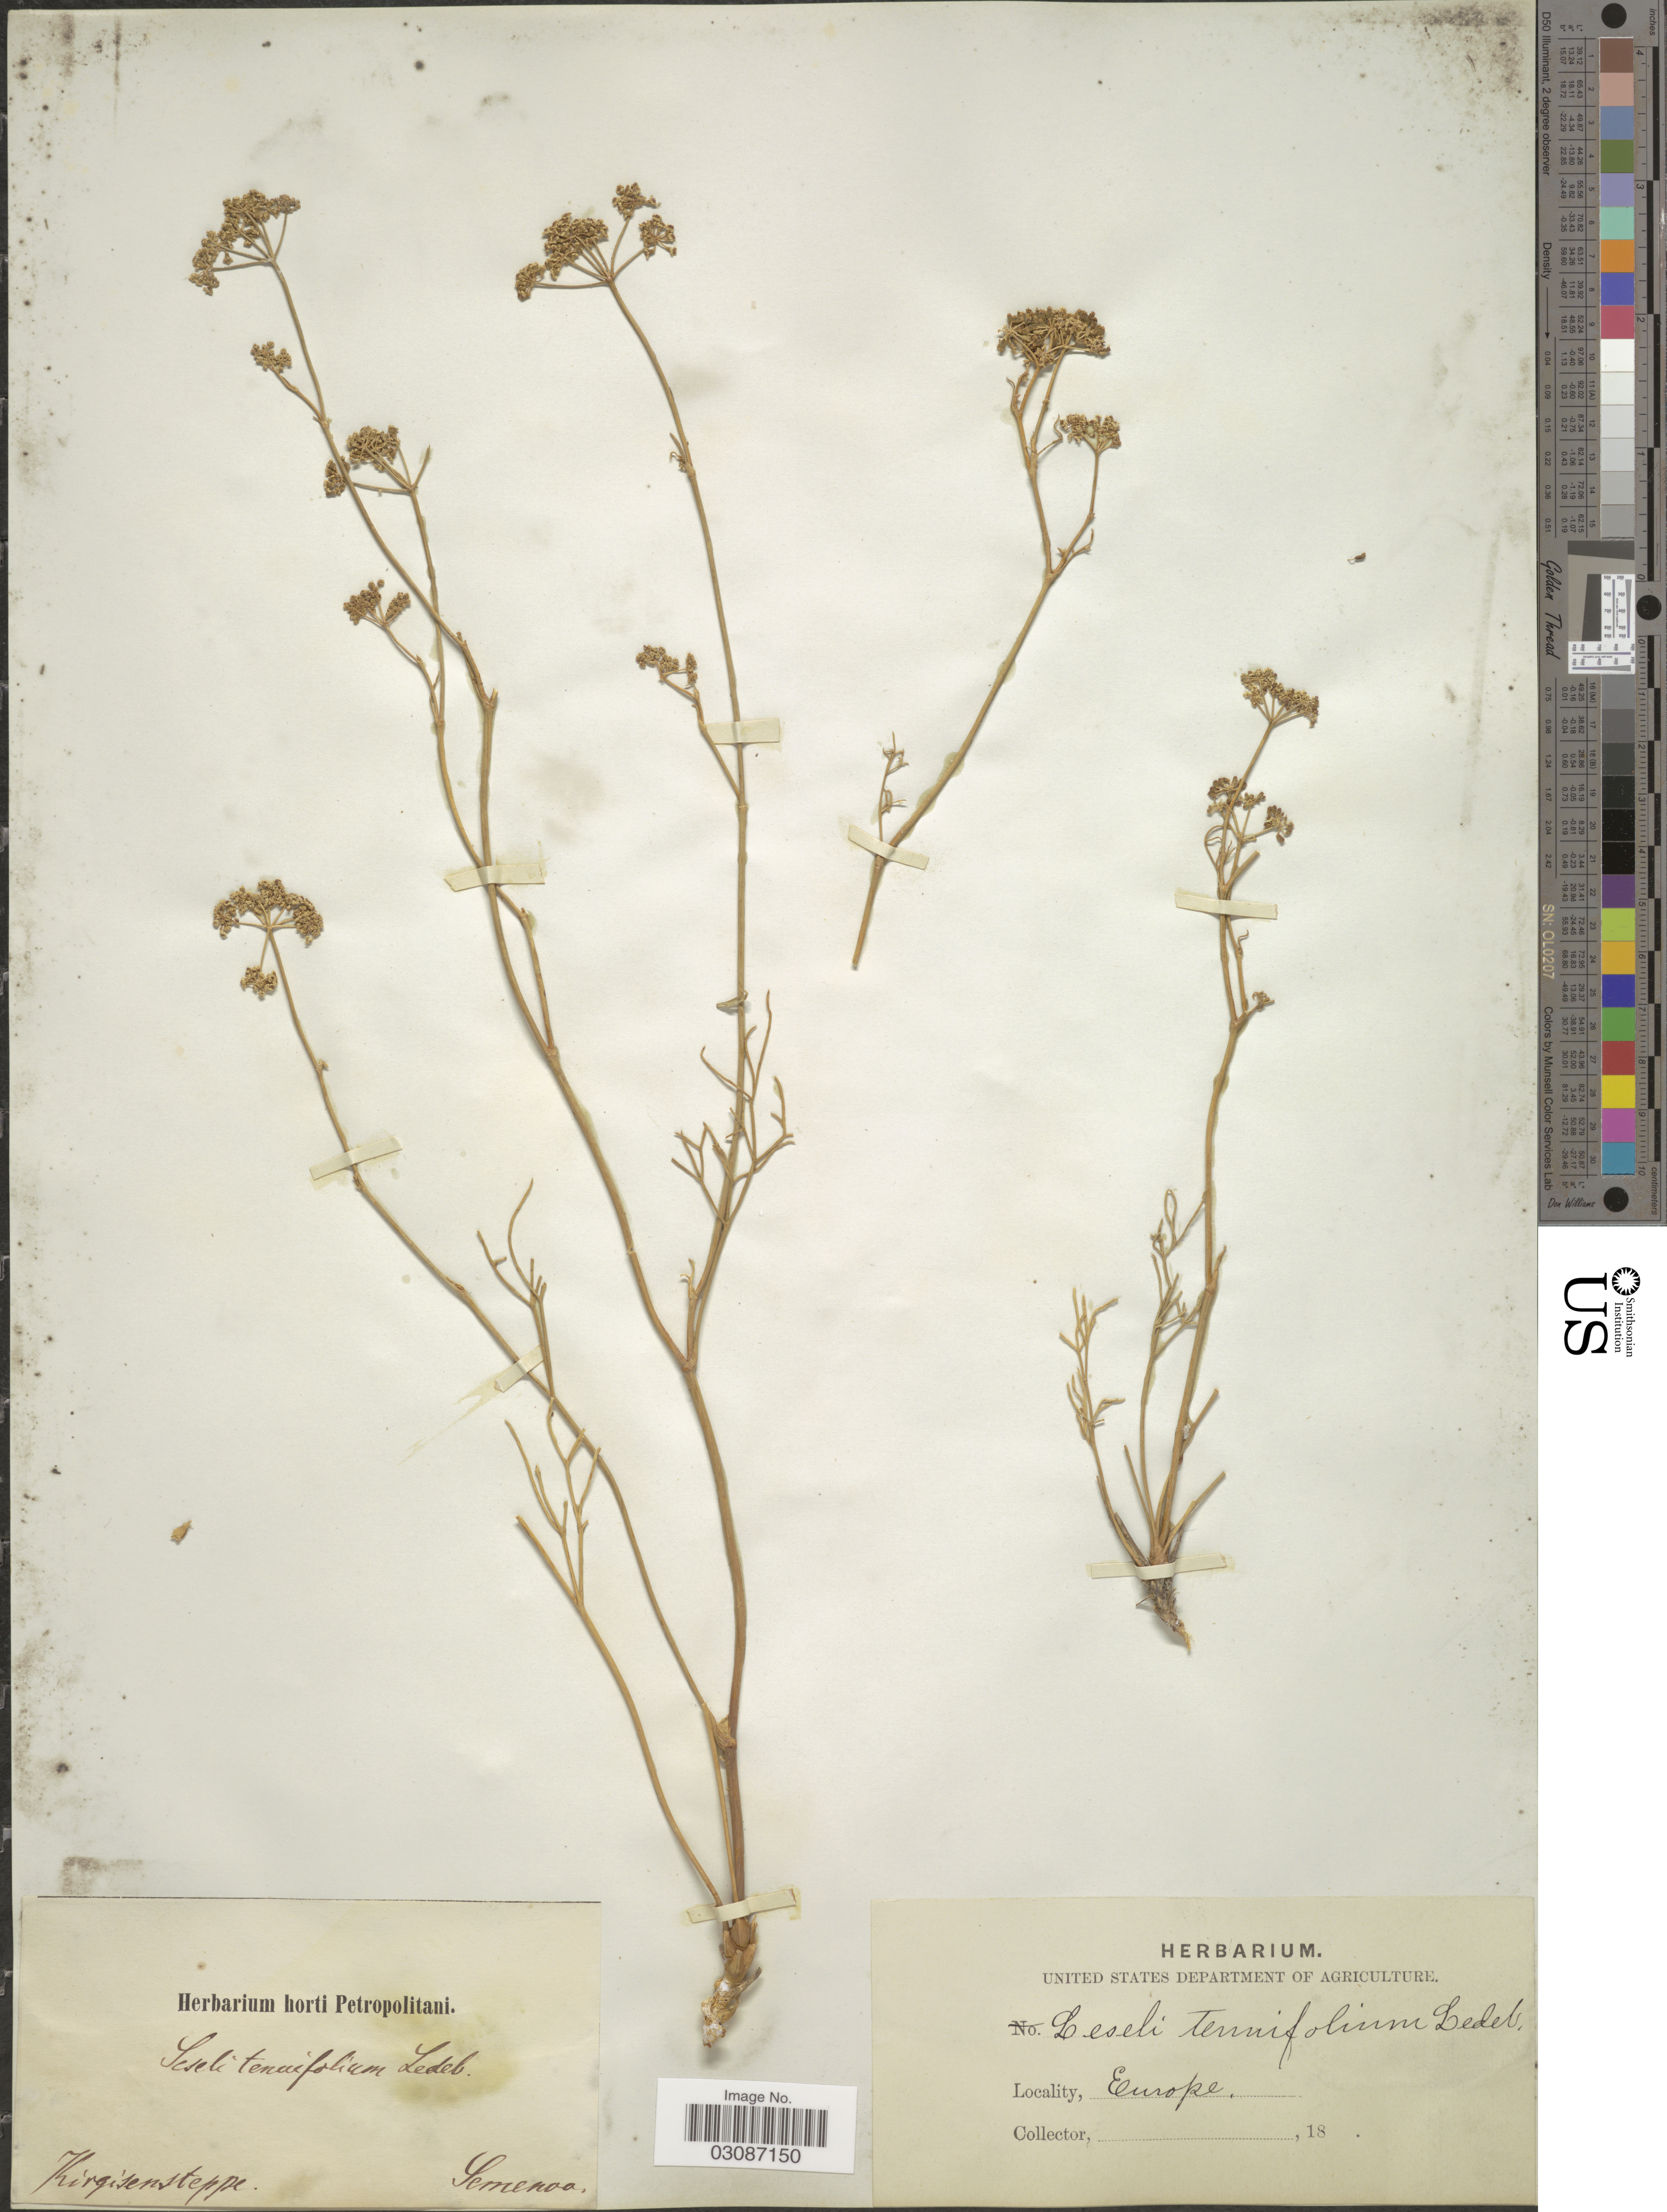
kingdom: Plantae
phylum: Tracheophyta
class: Magnoliopsida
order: Apiales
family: Apiaceae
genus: Seseli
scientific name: Seseli tenuifolium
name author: Ledeb.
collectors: -- Semenov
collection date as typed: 18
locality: Europe. Kirgisensteppe.